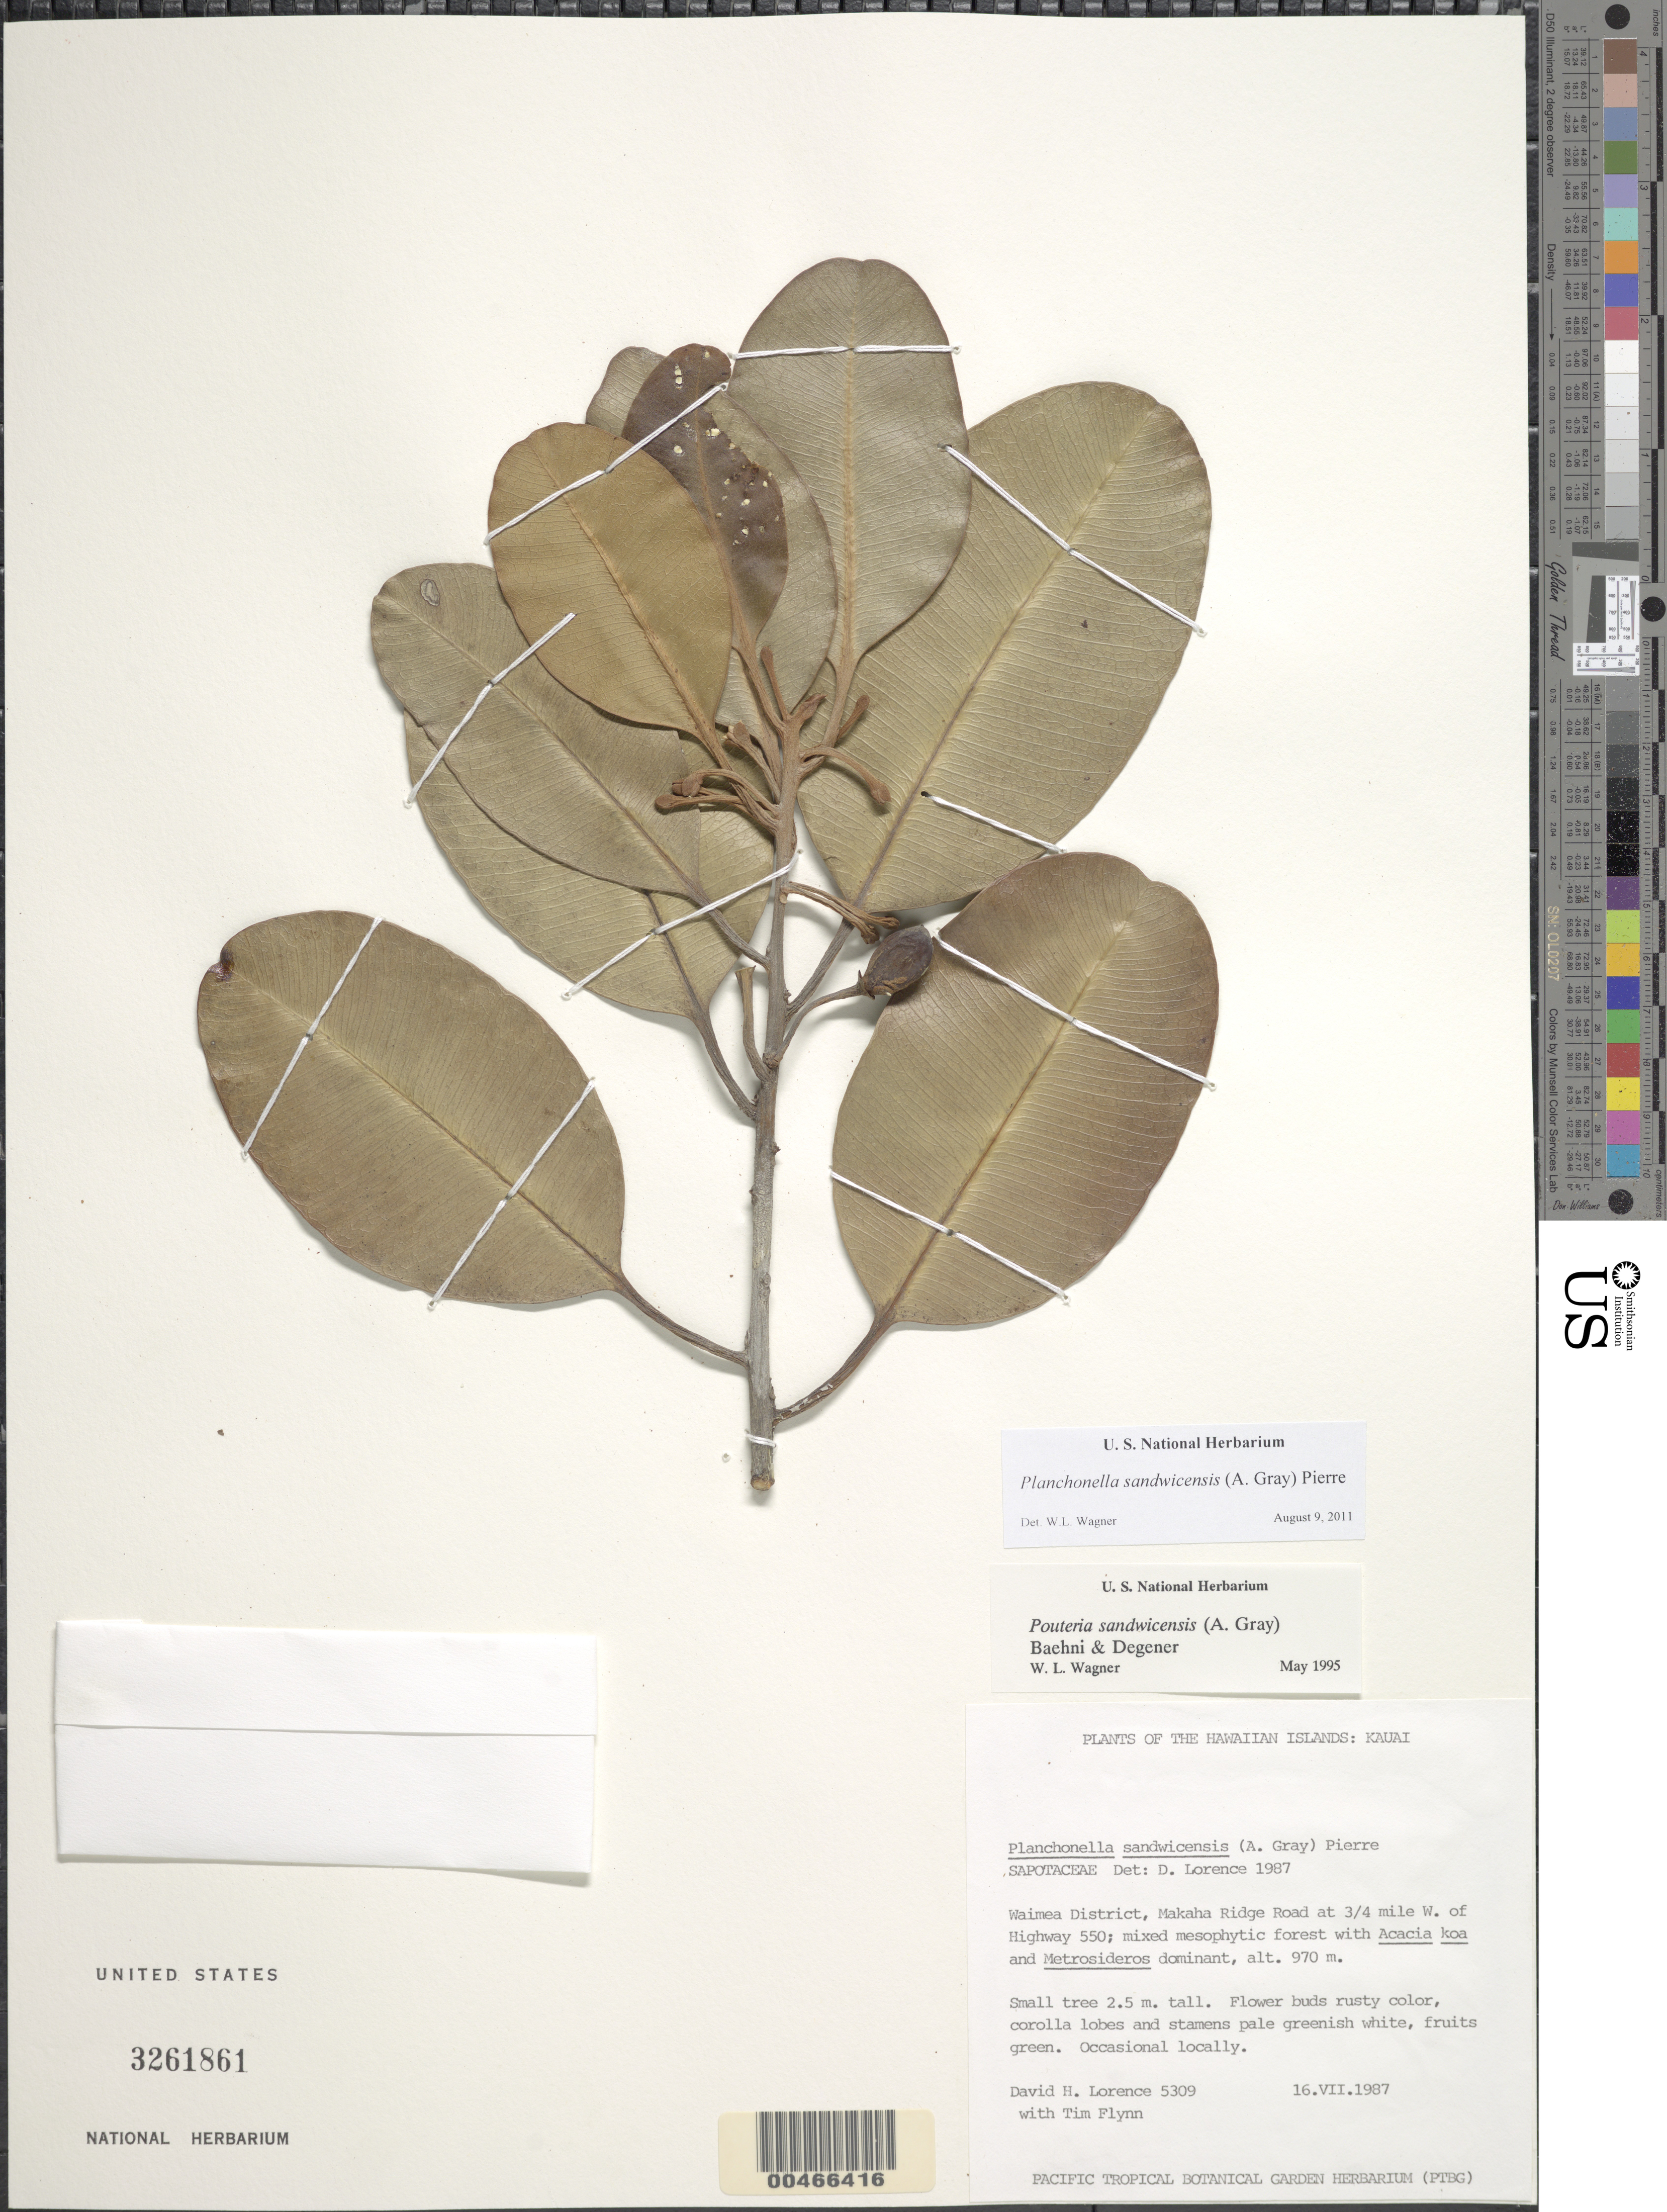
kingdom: Plantae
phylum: Tracheophyta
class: Magnoliopsida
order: Ericales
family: Sapotaceae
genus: Planchonella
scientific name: Planchonella sandwicensis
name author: (A. Gray) Pierre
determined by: Havran, J. C.; et al.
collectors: D. Lorence & T. W. Flynn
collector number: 5309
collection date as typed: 16 Jul 1987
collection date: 1987-07-16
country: United States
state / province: Hawaii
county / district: Kauai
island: Kaua'i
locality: Waimea Dist., Makaha Ridge Road at 0.75 mi W of Hwy. 550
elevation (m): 970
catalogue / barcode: US 3261861